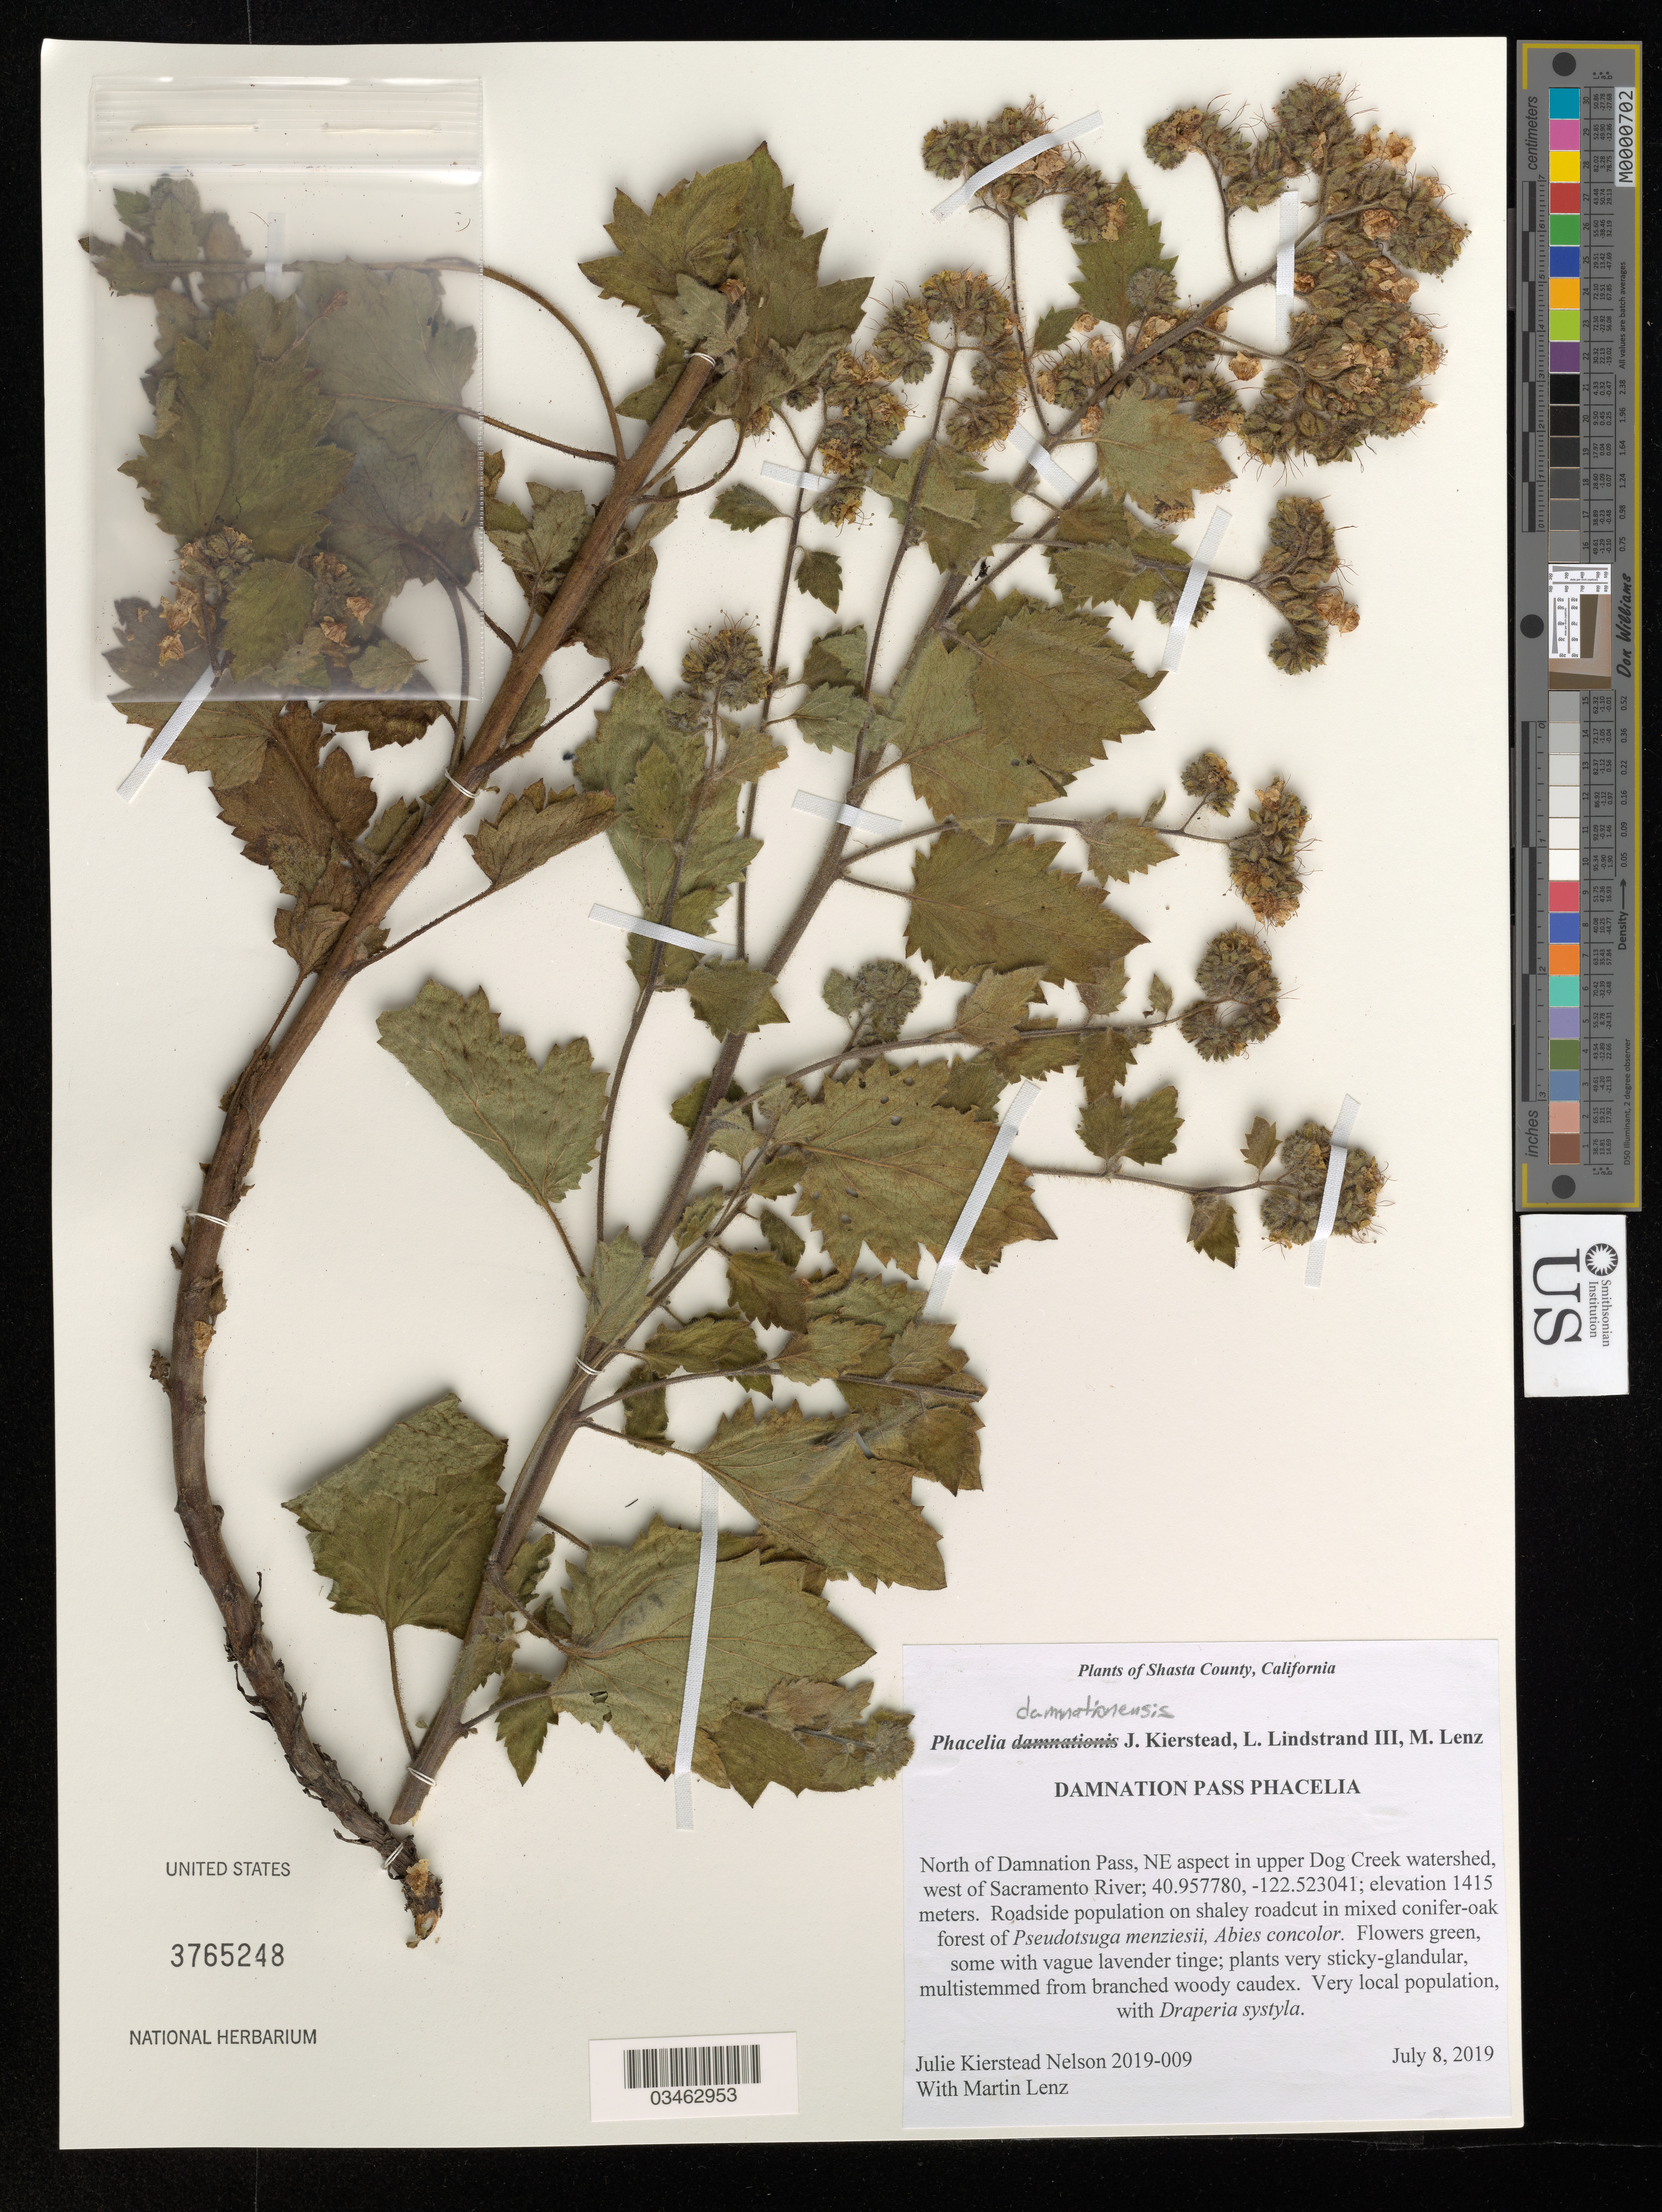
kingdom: Plantae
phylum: Tracheophyta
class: Magnoliopsida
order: Boraginales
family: Hydrophyllaceae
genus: Phacelia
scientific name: Phacelia damnationensis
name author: Kierstead et al.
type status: Isotype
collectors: J. K. Nelson & M. Lenz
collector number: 2019-009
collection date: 2019-07-08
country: United States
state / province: California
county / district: Shasta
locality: N of Damnation Pass, NE aspect in upper Dog Creek watershed, W of Sacramento River.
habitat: Roadside population on shaley roadcut in mixed conifer-oak forest of Pseudotsuga menziesii. Abies concolor.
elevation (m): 1415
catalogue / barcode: US 3765248